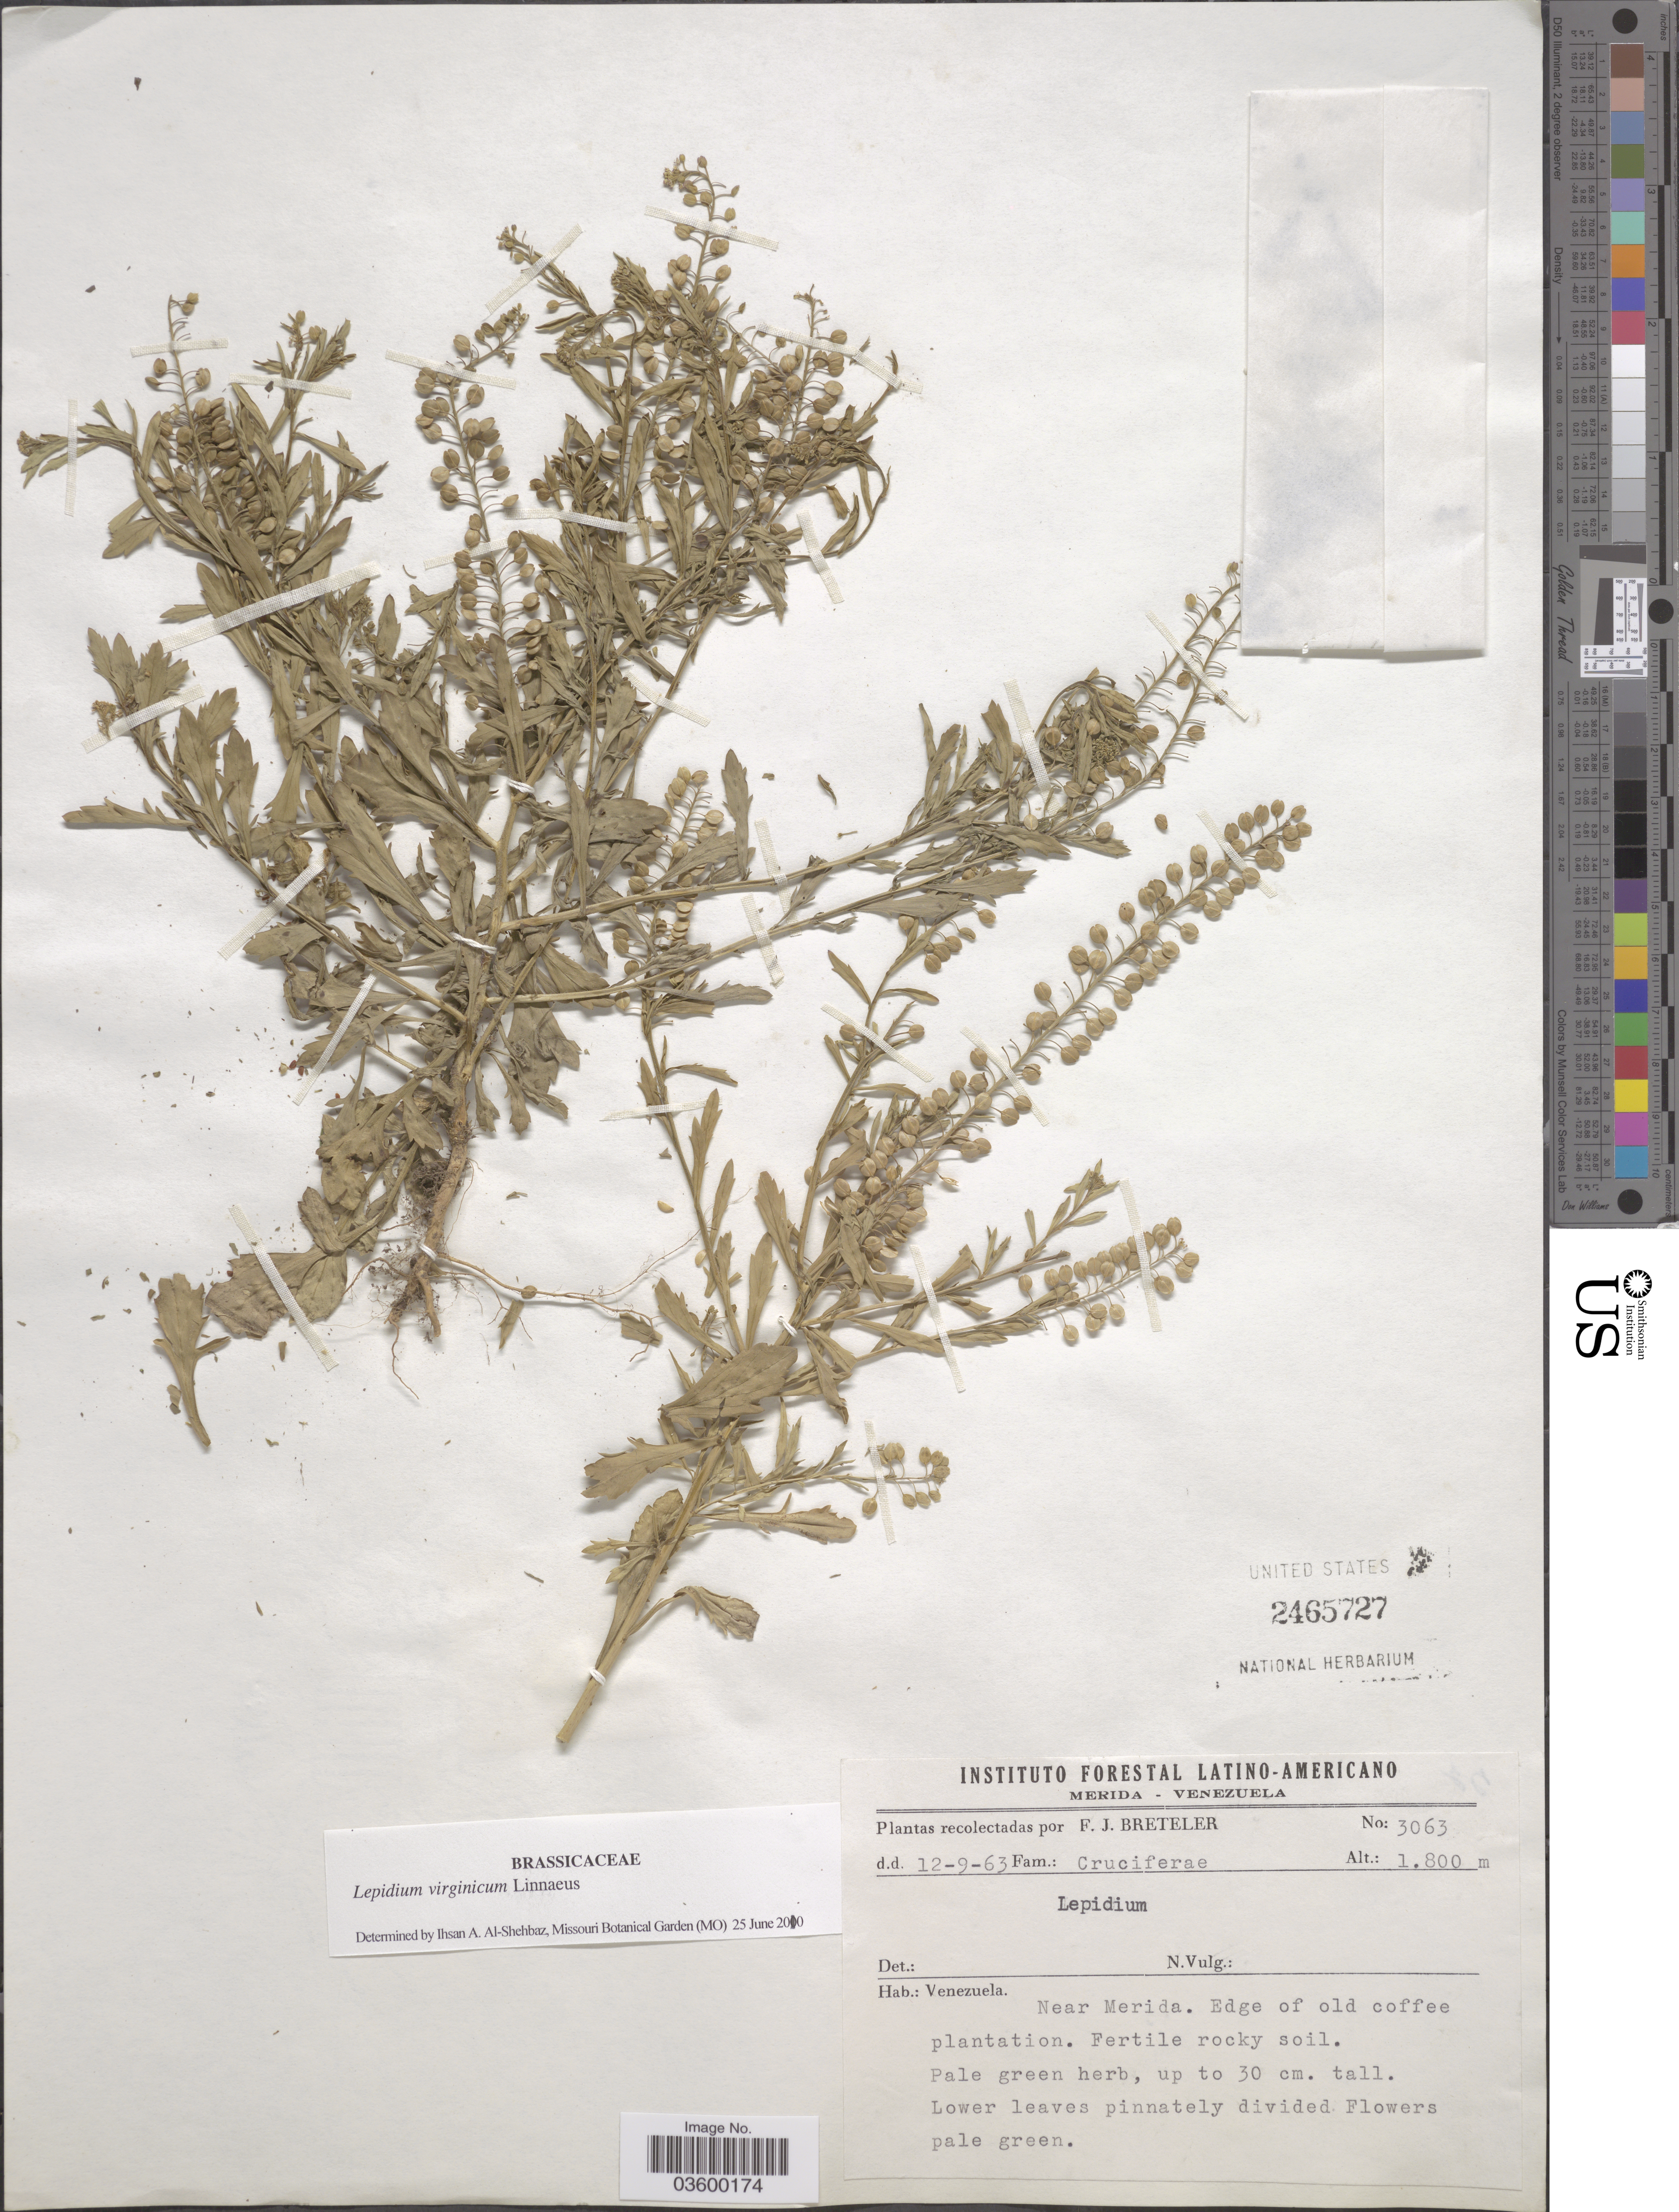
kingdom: Plantae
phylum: Tracheophyta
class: Magnoliopsida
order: Brassicales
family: Brassicaceae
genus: Lepidium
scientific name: Lepidium virginicum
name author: L.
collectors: F. J. Breteler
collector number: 3063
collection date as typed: Transcribed d/m/y: 12/9/63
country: Venezuela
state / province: Mérida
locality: Near Merida. Edge of old coffee plantation.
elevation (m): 1800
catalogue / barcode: US 2465727